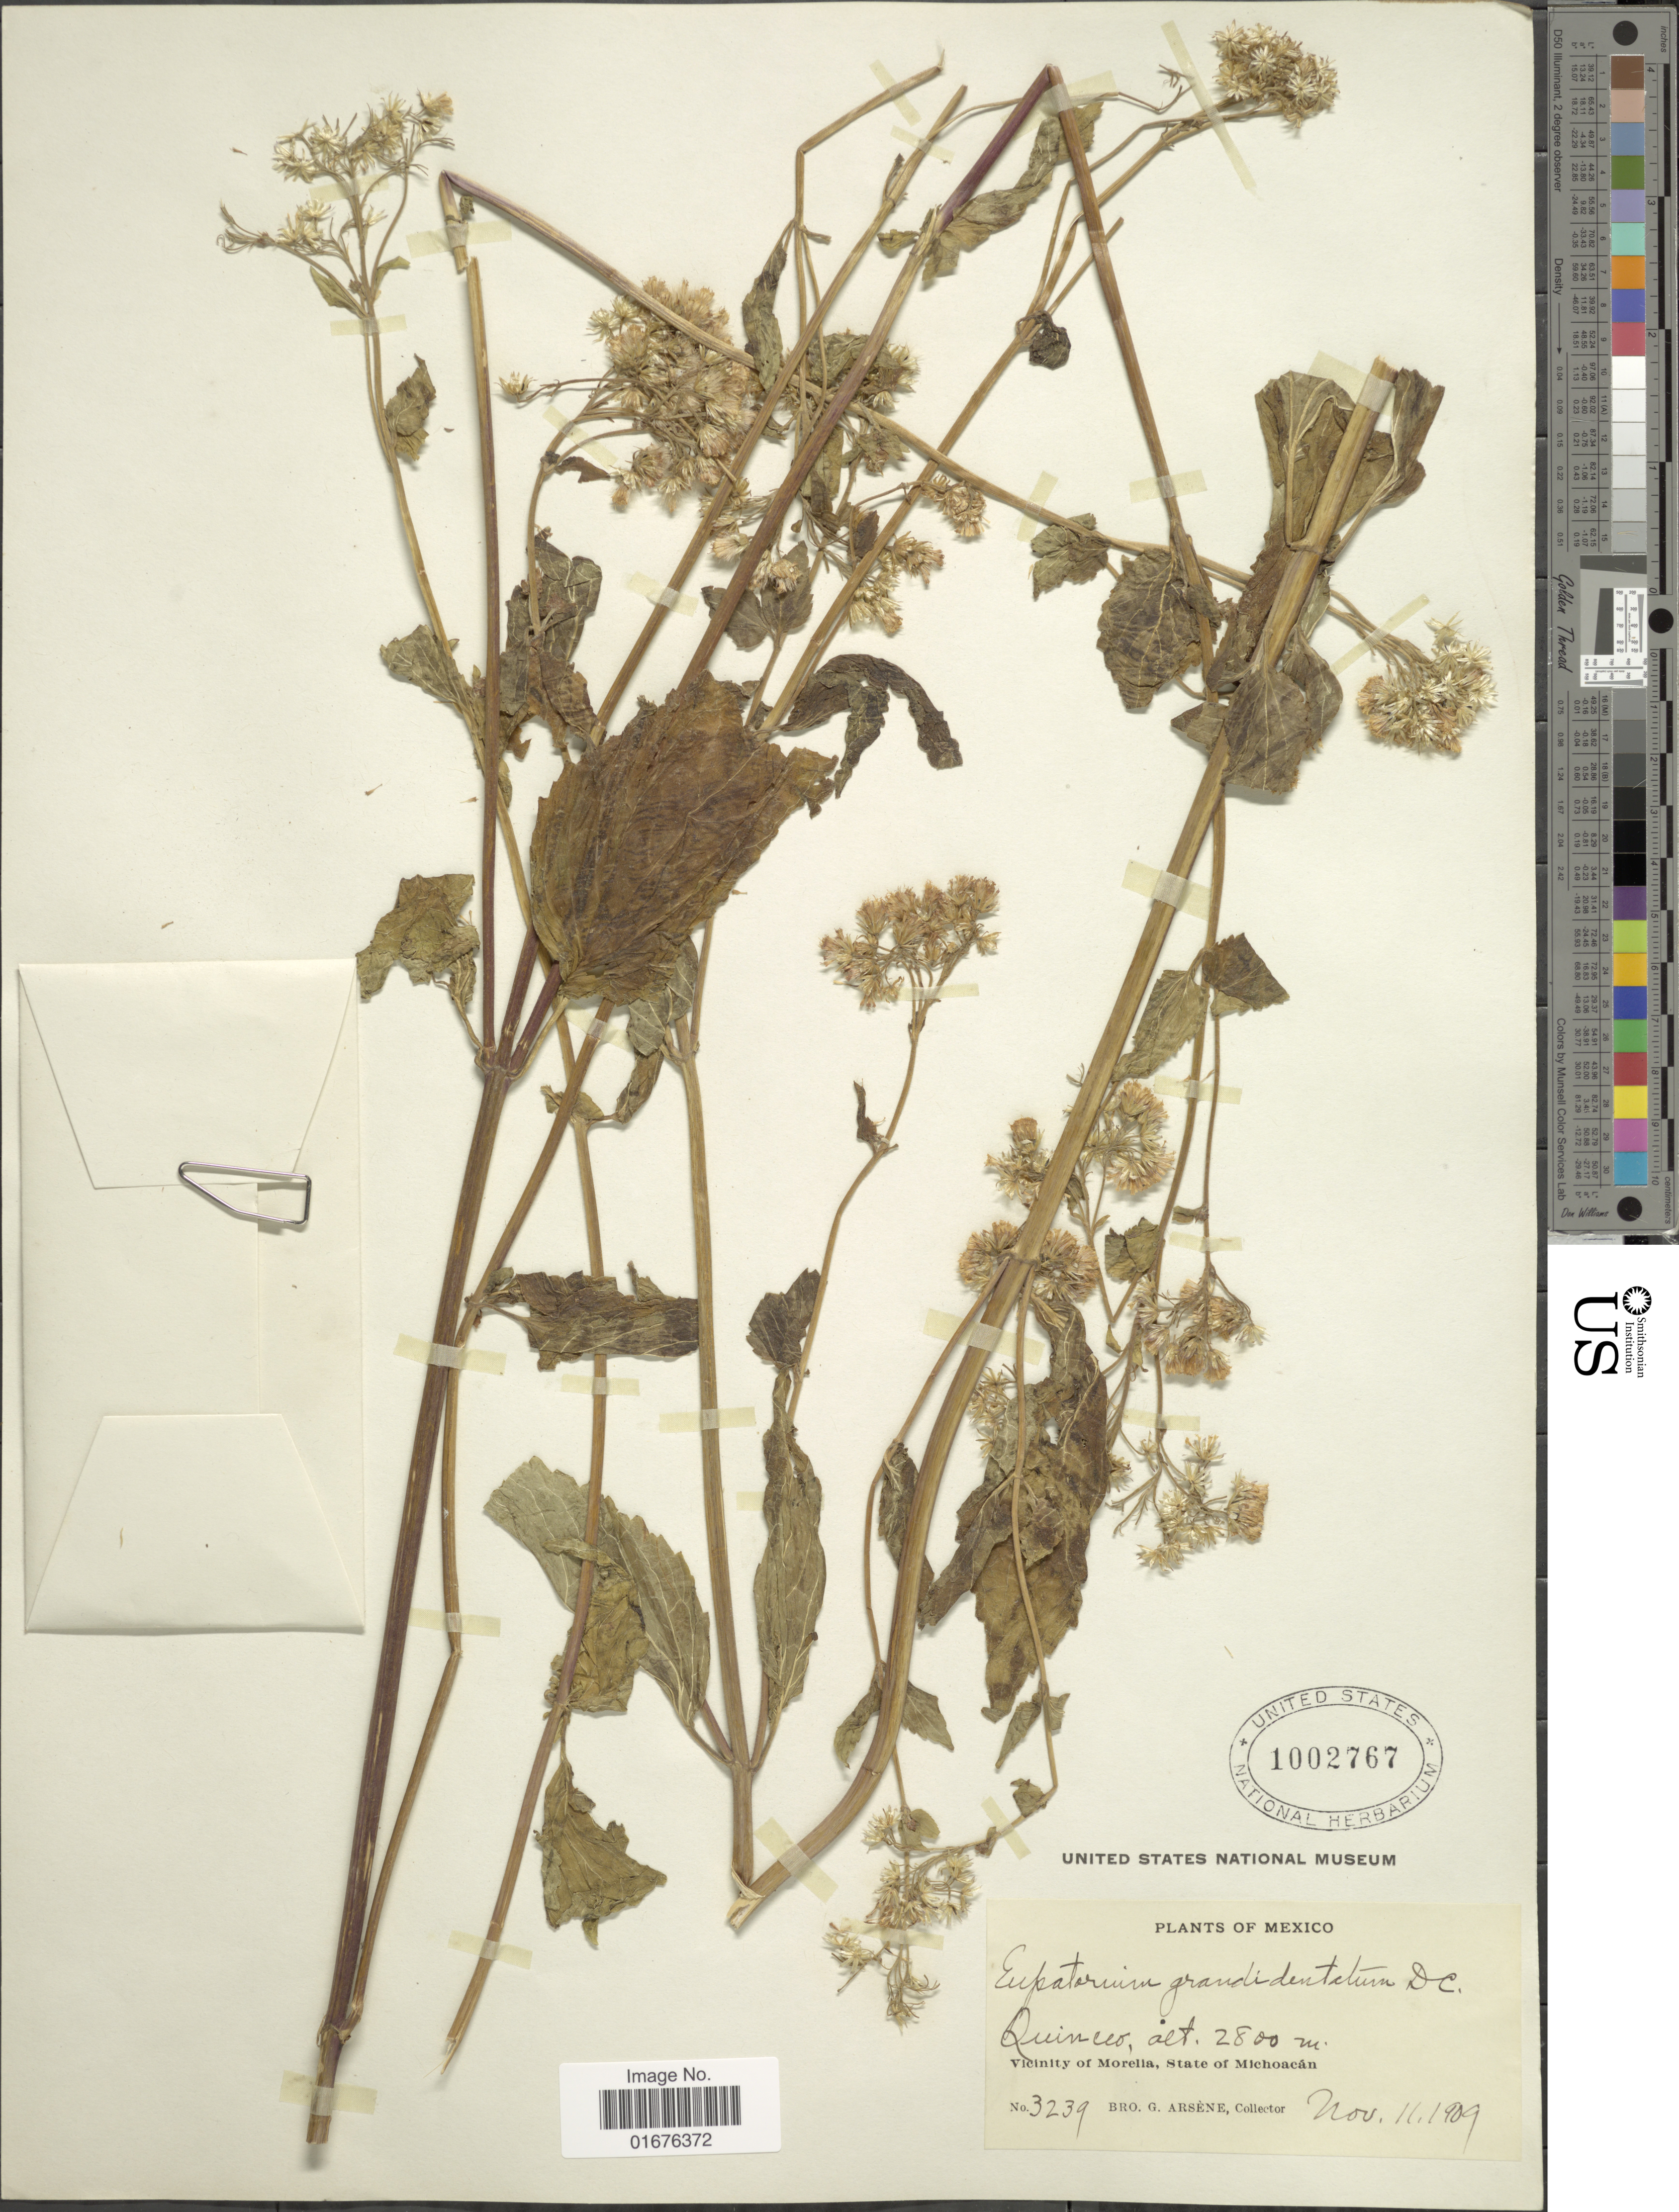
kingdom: Plantae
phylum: Tracheophyta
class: Magnoliopsida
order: Asterales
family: Asteraceae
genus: Ageratina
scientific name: Ageratina pazcuarensis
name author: (Kunth) R.M. King & H. Rob.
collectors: Bro. G. Arsène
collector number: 3239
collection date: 1909-11-11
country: Mexico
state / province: Michoacán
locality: Quinceo, Vicinity of Morelia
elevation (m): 2800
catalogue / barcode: US 1002767